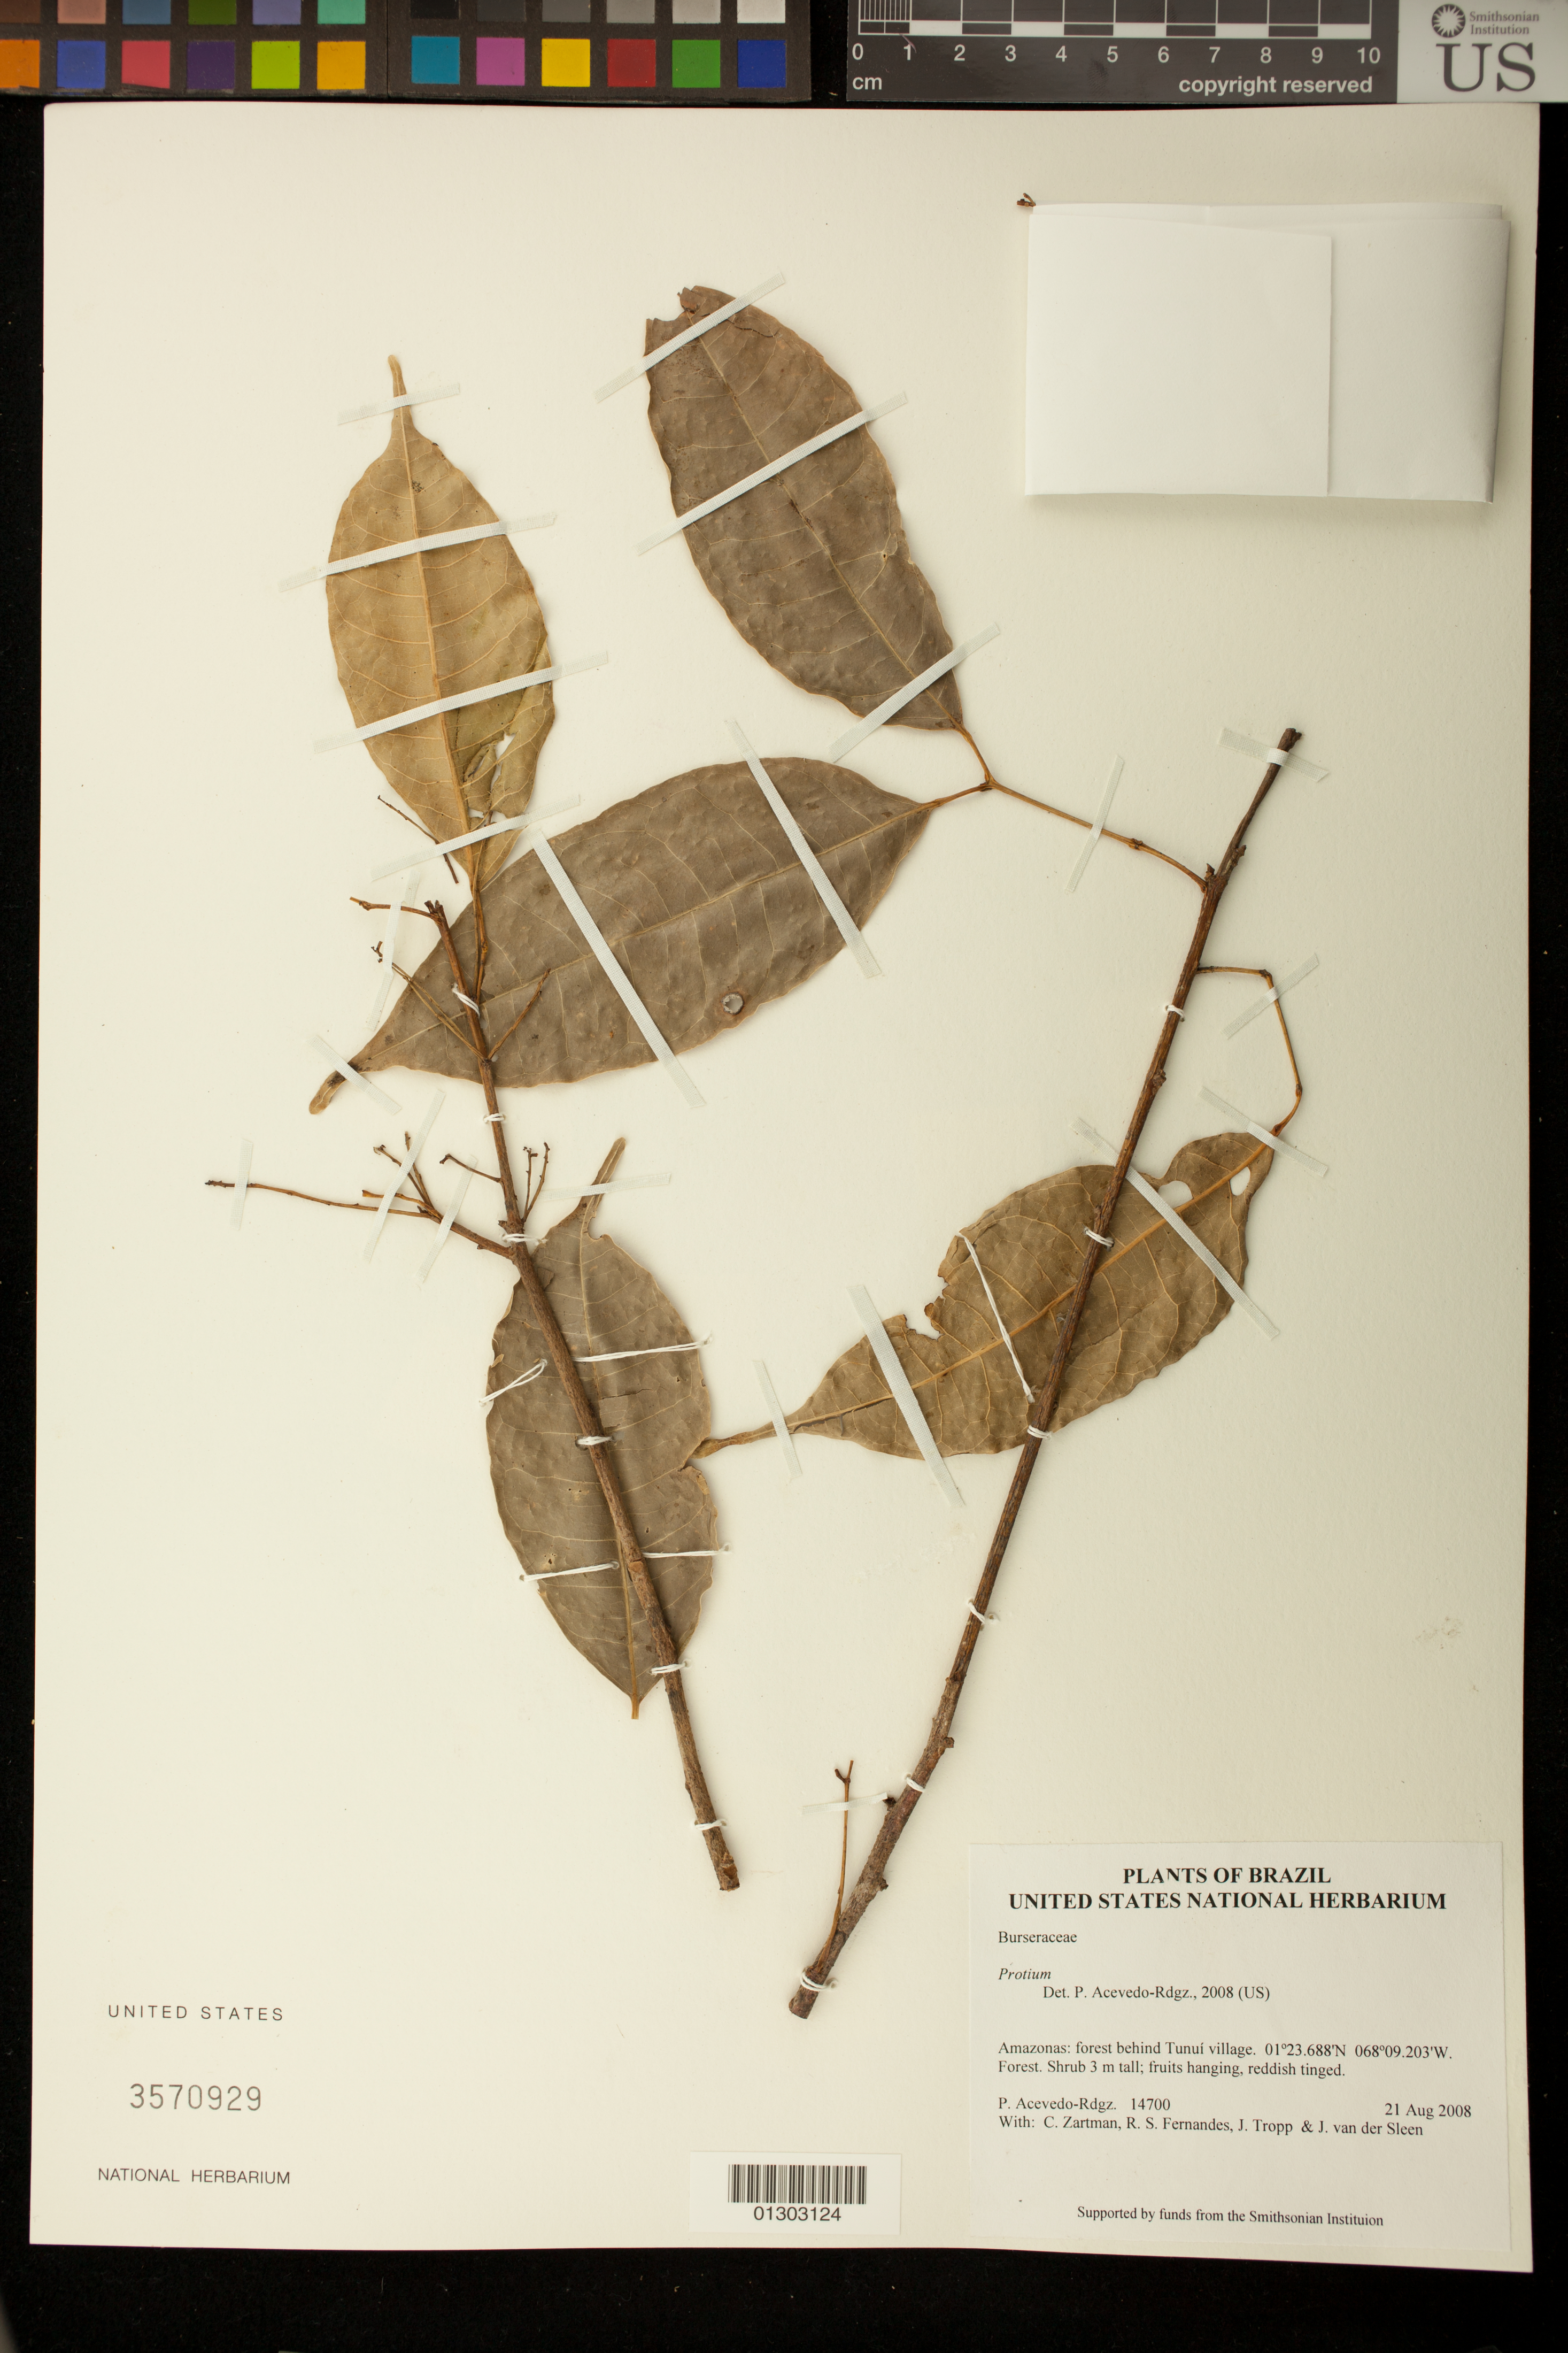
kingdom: Plantae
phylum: Tracheophyta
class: Magnoliopsida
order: Sapindales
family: Burseraceae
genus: Protium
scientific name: Protium calanense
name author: Cuatrec.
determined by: Perdiz, R.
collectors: P. Acevedo-Rodr., R. Fernandes, J. Tropp & J. Sleen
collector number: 14700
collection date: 2008-08-21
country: Brazil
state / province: Amazonas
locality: Tunuí Village, forest behind village.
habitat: Forest.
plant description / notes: NY, MO, K, US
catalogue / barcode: US 3570929